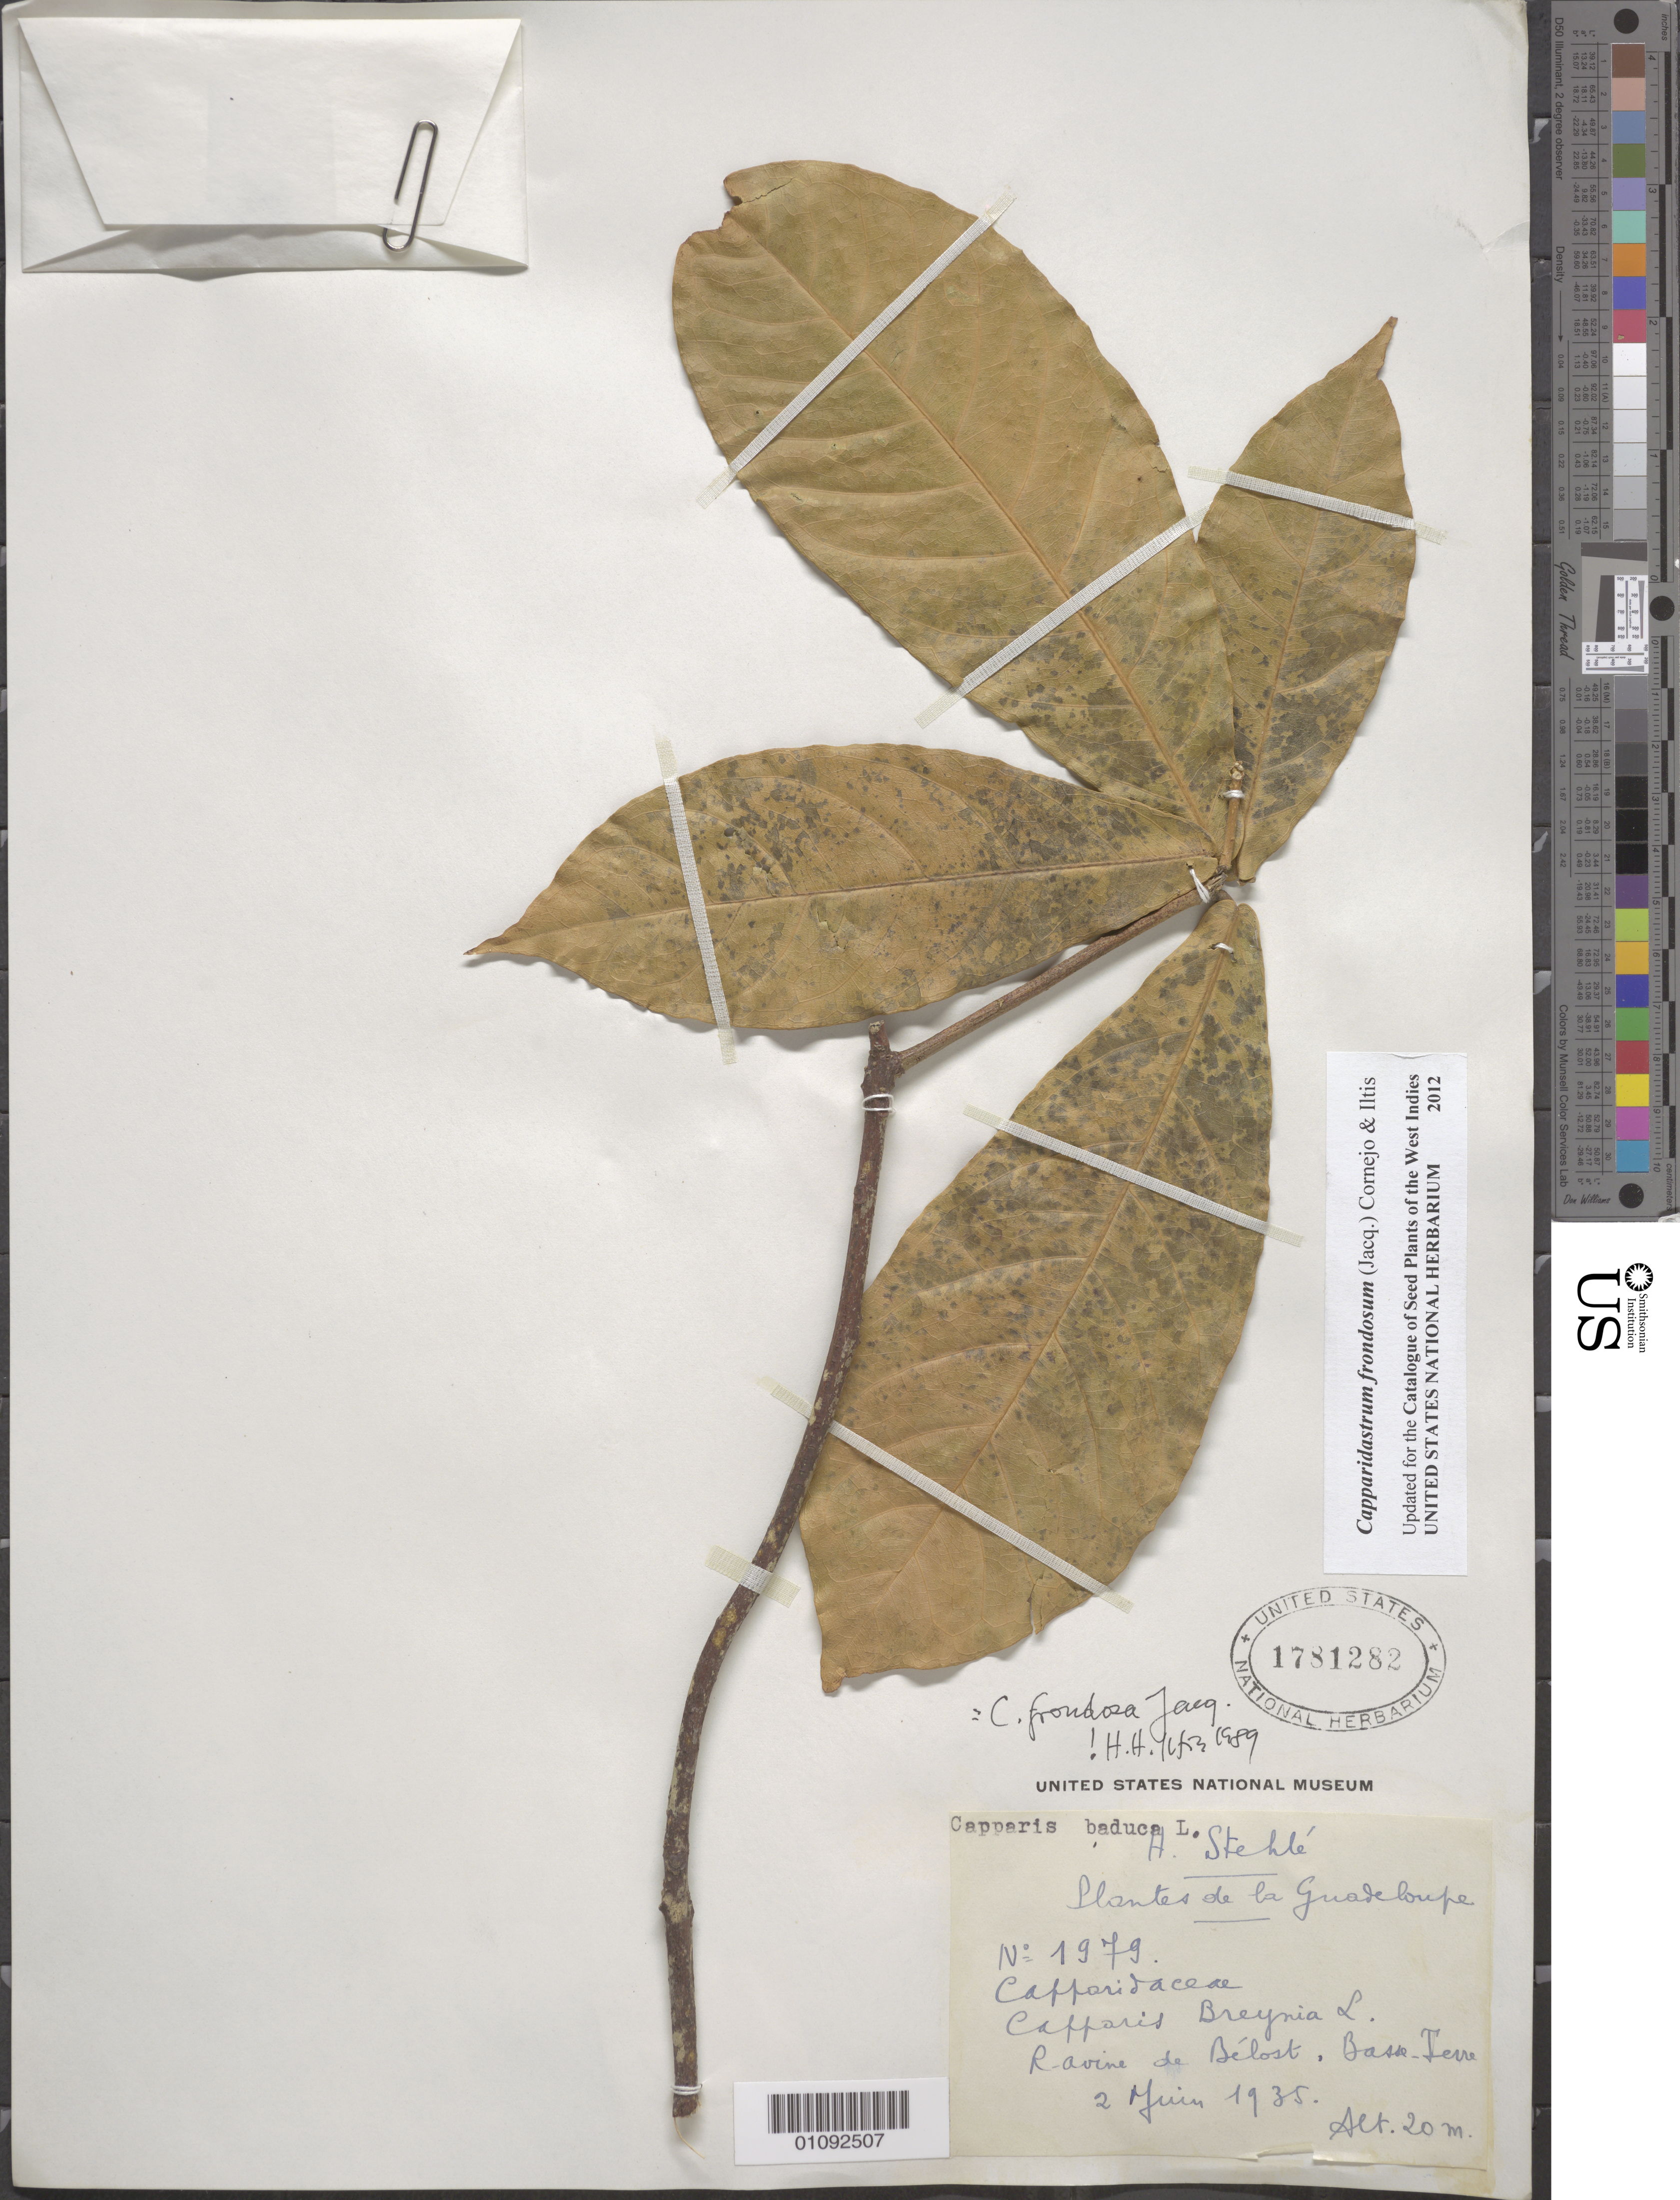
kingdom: Plantae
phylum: Tracheophyta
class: Magnoliopsida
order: Brassicales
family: Capparaceae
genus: Capparidastrum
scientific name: Capparidastrum frondosum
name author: (Jacq.) Cornejo & Iltis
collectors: H. Stehlé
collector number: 1979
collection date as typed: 02 Jun 1935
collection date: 1935-06-02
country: Guadeloupe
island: Basse Terre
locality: Ravine de Belost(?)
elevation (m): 20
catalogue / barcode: US 1781282